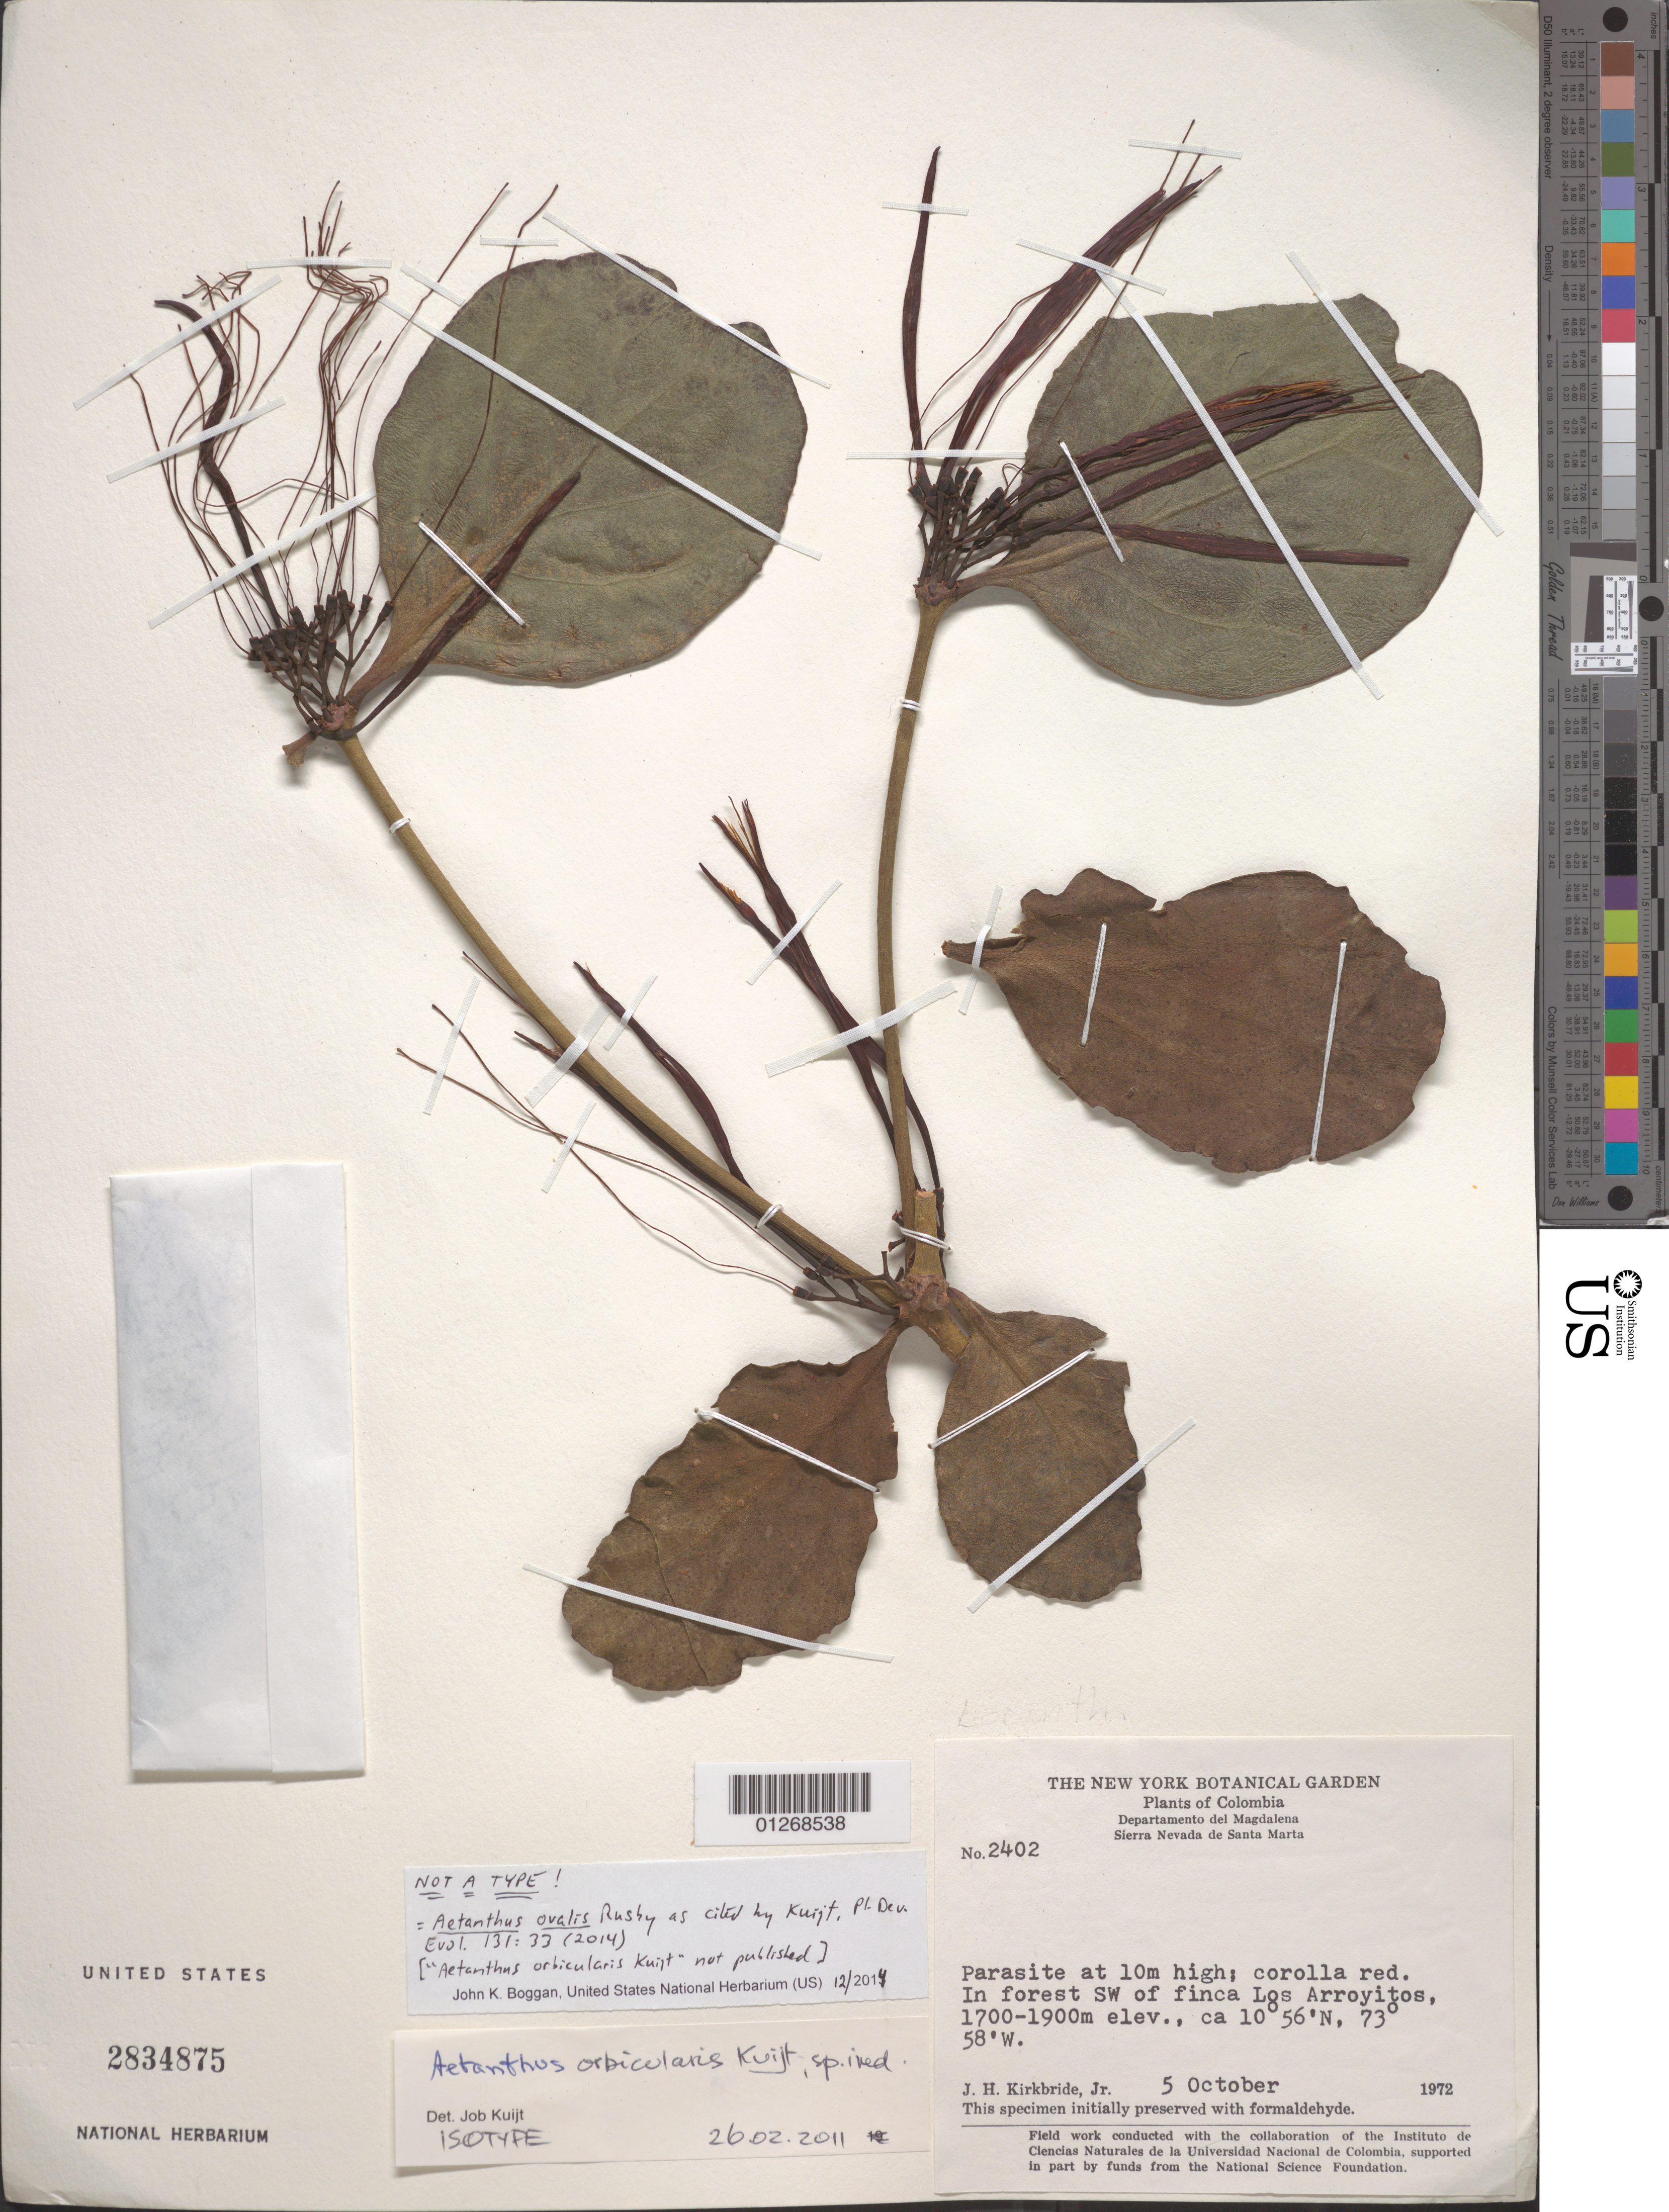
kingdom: Plantae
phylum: Tracheophyta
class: Magnoliopsida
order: Santalales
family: Loranthaceae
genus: Aetanthus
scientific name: Aetanthus ovalis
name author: Rusby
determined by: Boggan, J. K., (US), NMNH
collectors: J. H. Kirkbride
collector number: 2402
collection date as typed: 05 Oct 1972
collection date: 1972-10-05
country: Colombia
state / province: Magdalena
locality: Departamento del Magdalena. Sierra Nevada de Santa Marta. SW of finca Los Arroyitos.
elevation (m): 1700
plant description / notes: Not a type. Specimen annotated by J. Kuijt (2011) as isotype of "Aetanthus orbicularis Kuijt, sp. ined." but name not published and specimen cited as Aetanthus ovalis Rusby in monograph by Kuijt (2014, Pl. Dev. Evol. 131: 33).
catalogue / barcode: US 2834875